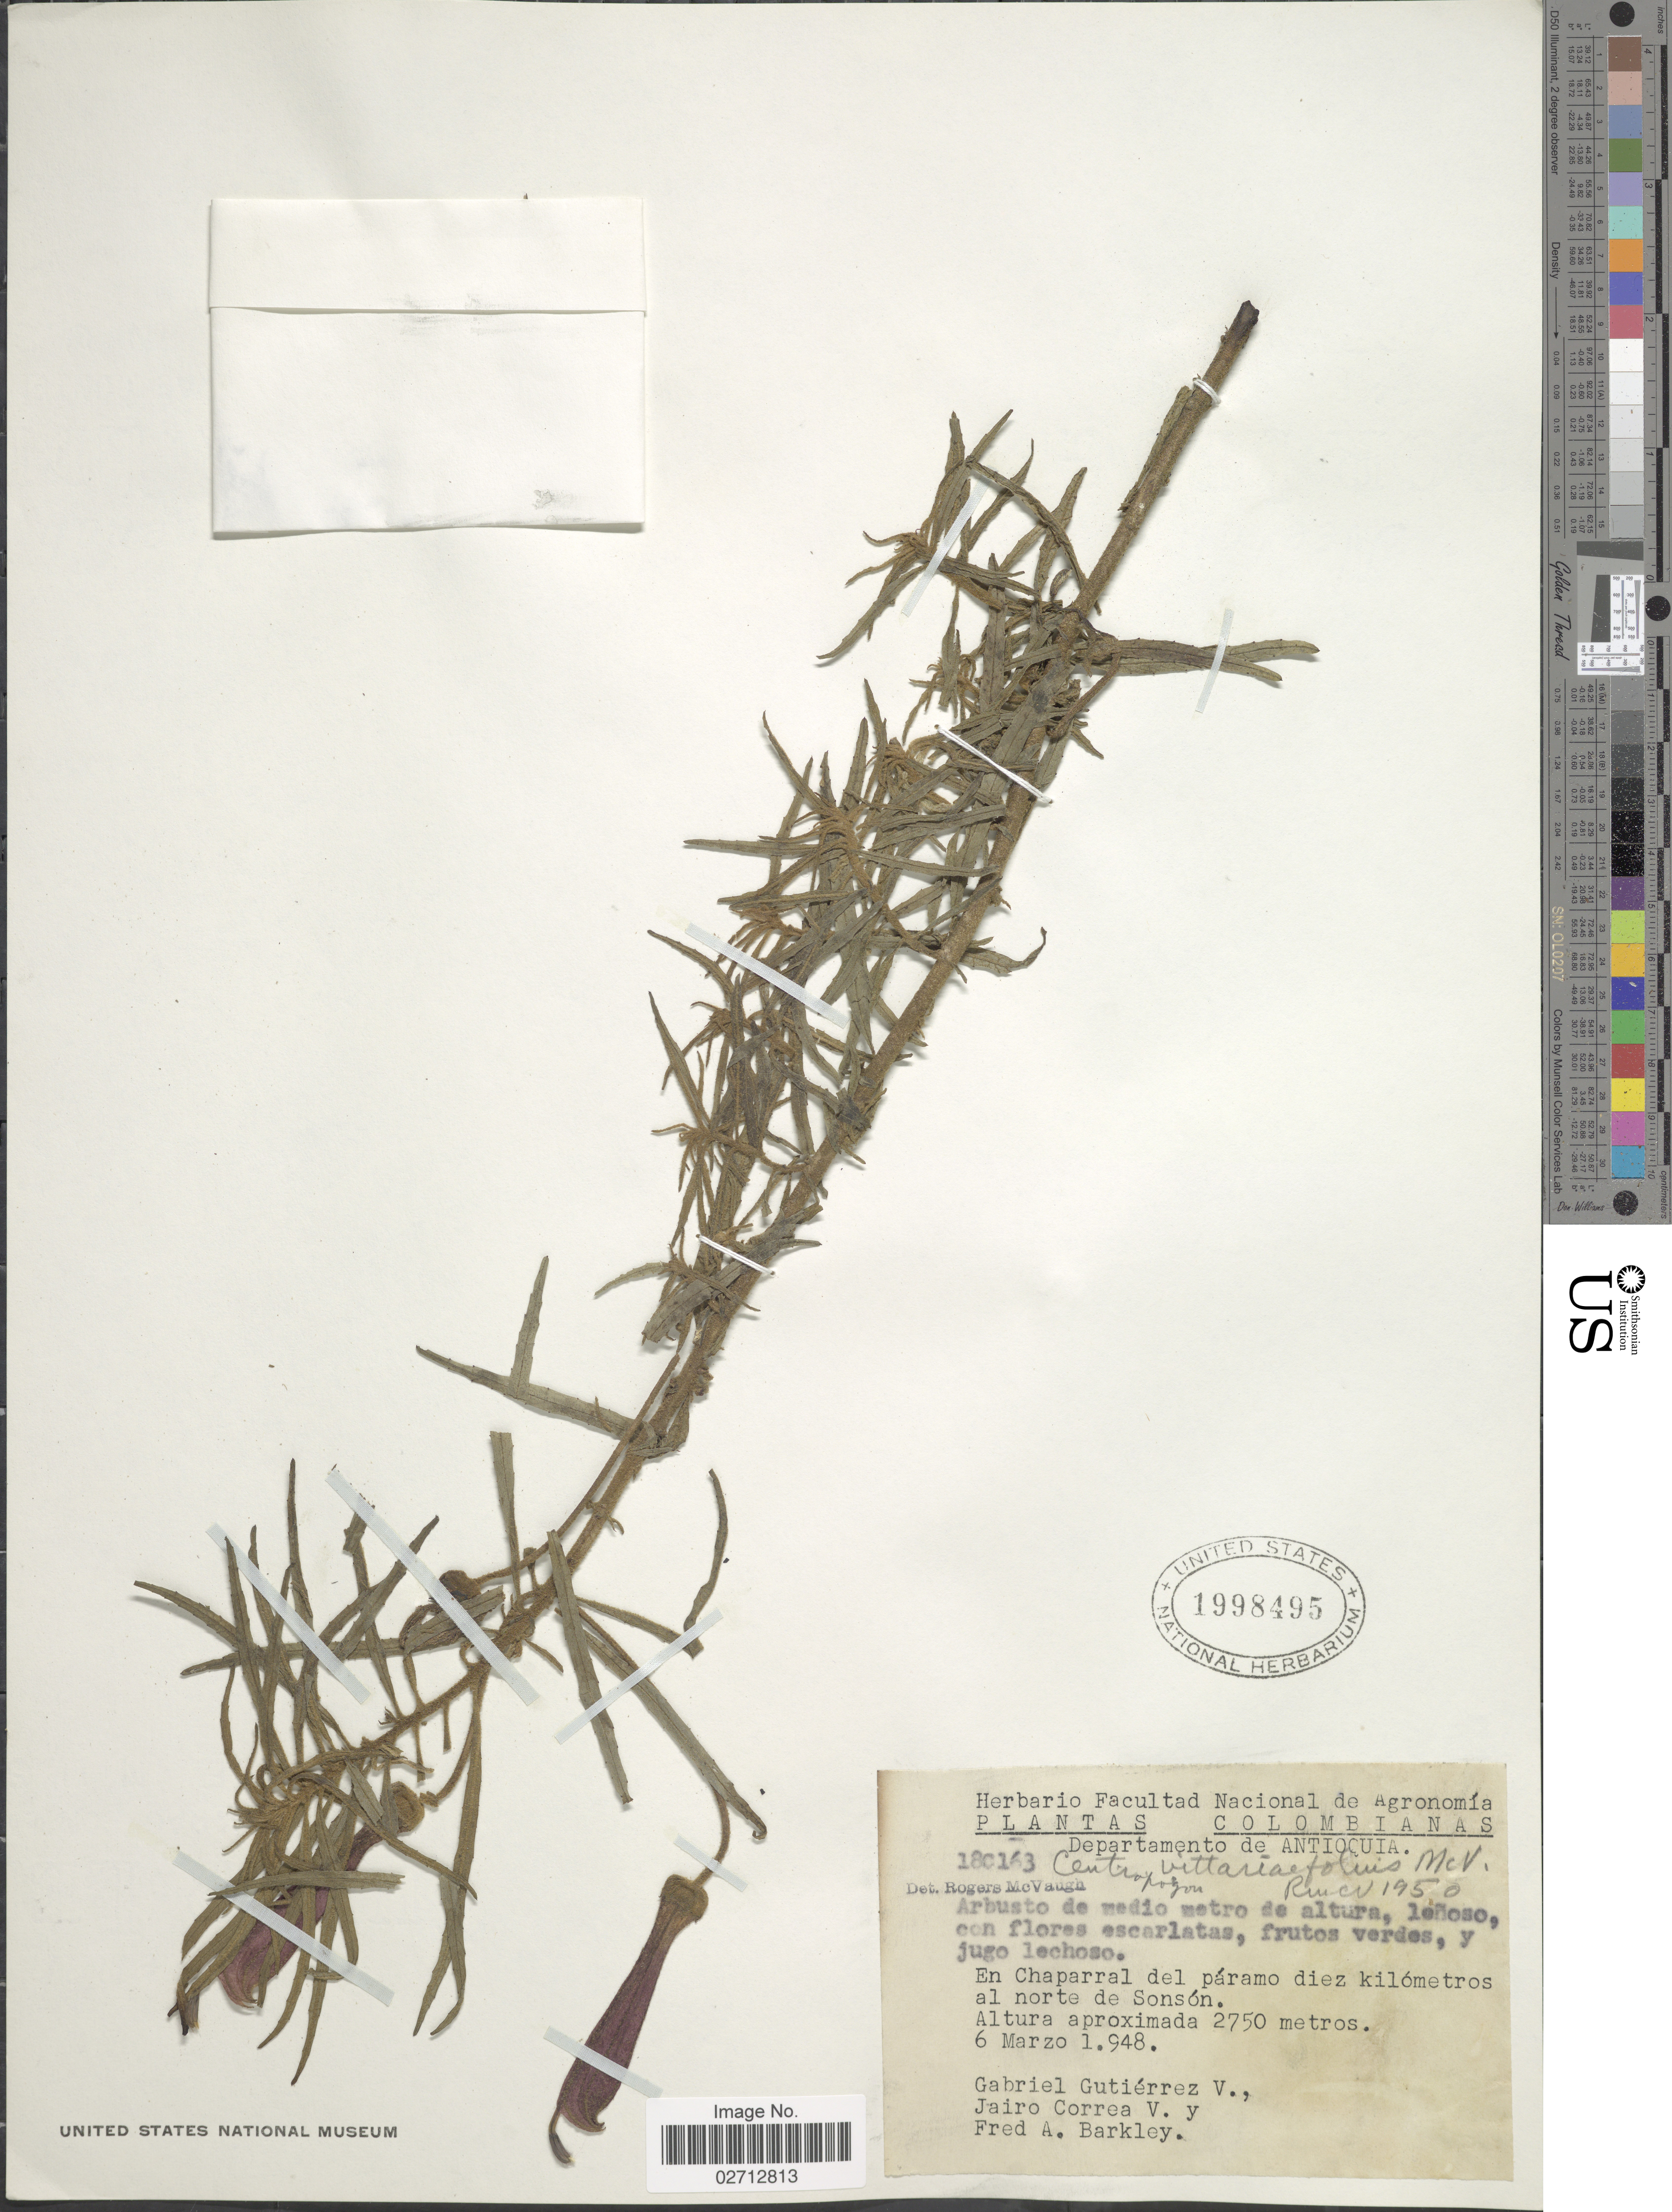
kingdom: Plantae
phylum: Tracheophyta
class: Magnoliopsida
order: Asterales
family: Campanulaceae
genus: Centropogon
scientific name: Centropogon vittariaefolius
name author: McVaugh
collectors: G. Gutiérrez V., J. Correa V. & F. A. Barkley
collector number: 18C163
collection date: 1948-03-06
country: Colombia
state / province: Antioquia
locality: En Chaparral del paramo diez kilometros al norte de Sonson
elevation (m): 2750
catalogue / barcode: US 1998495